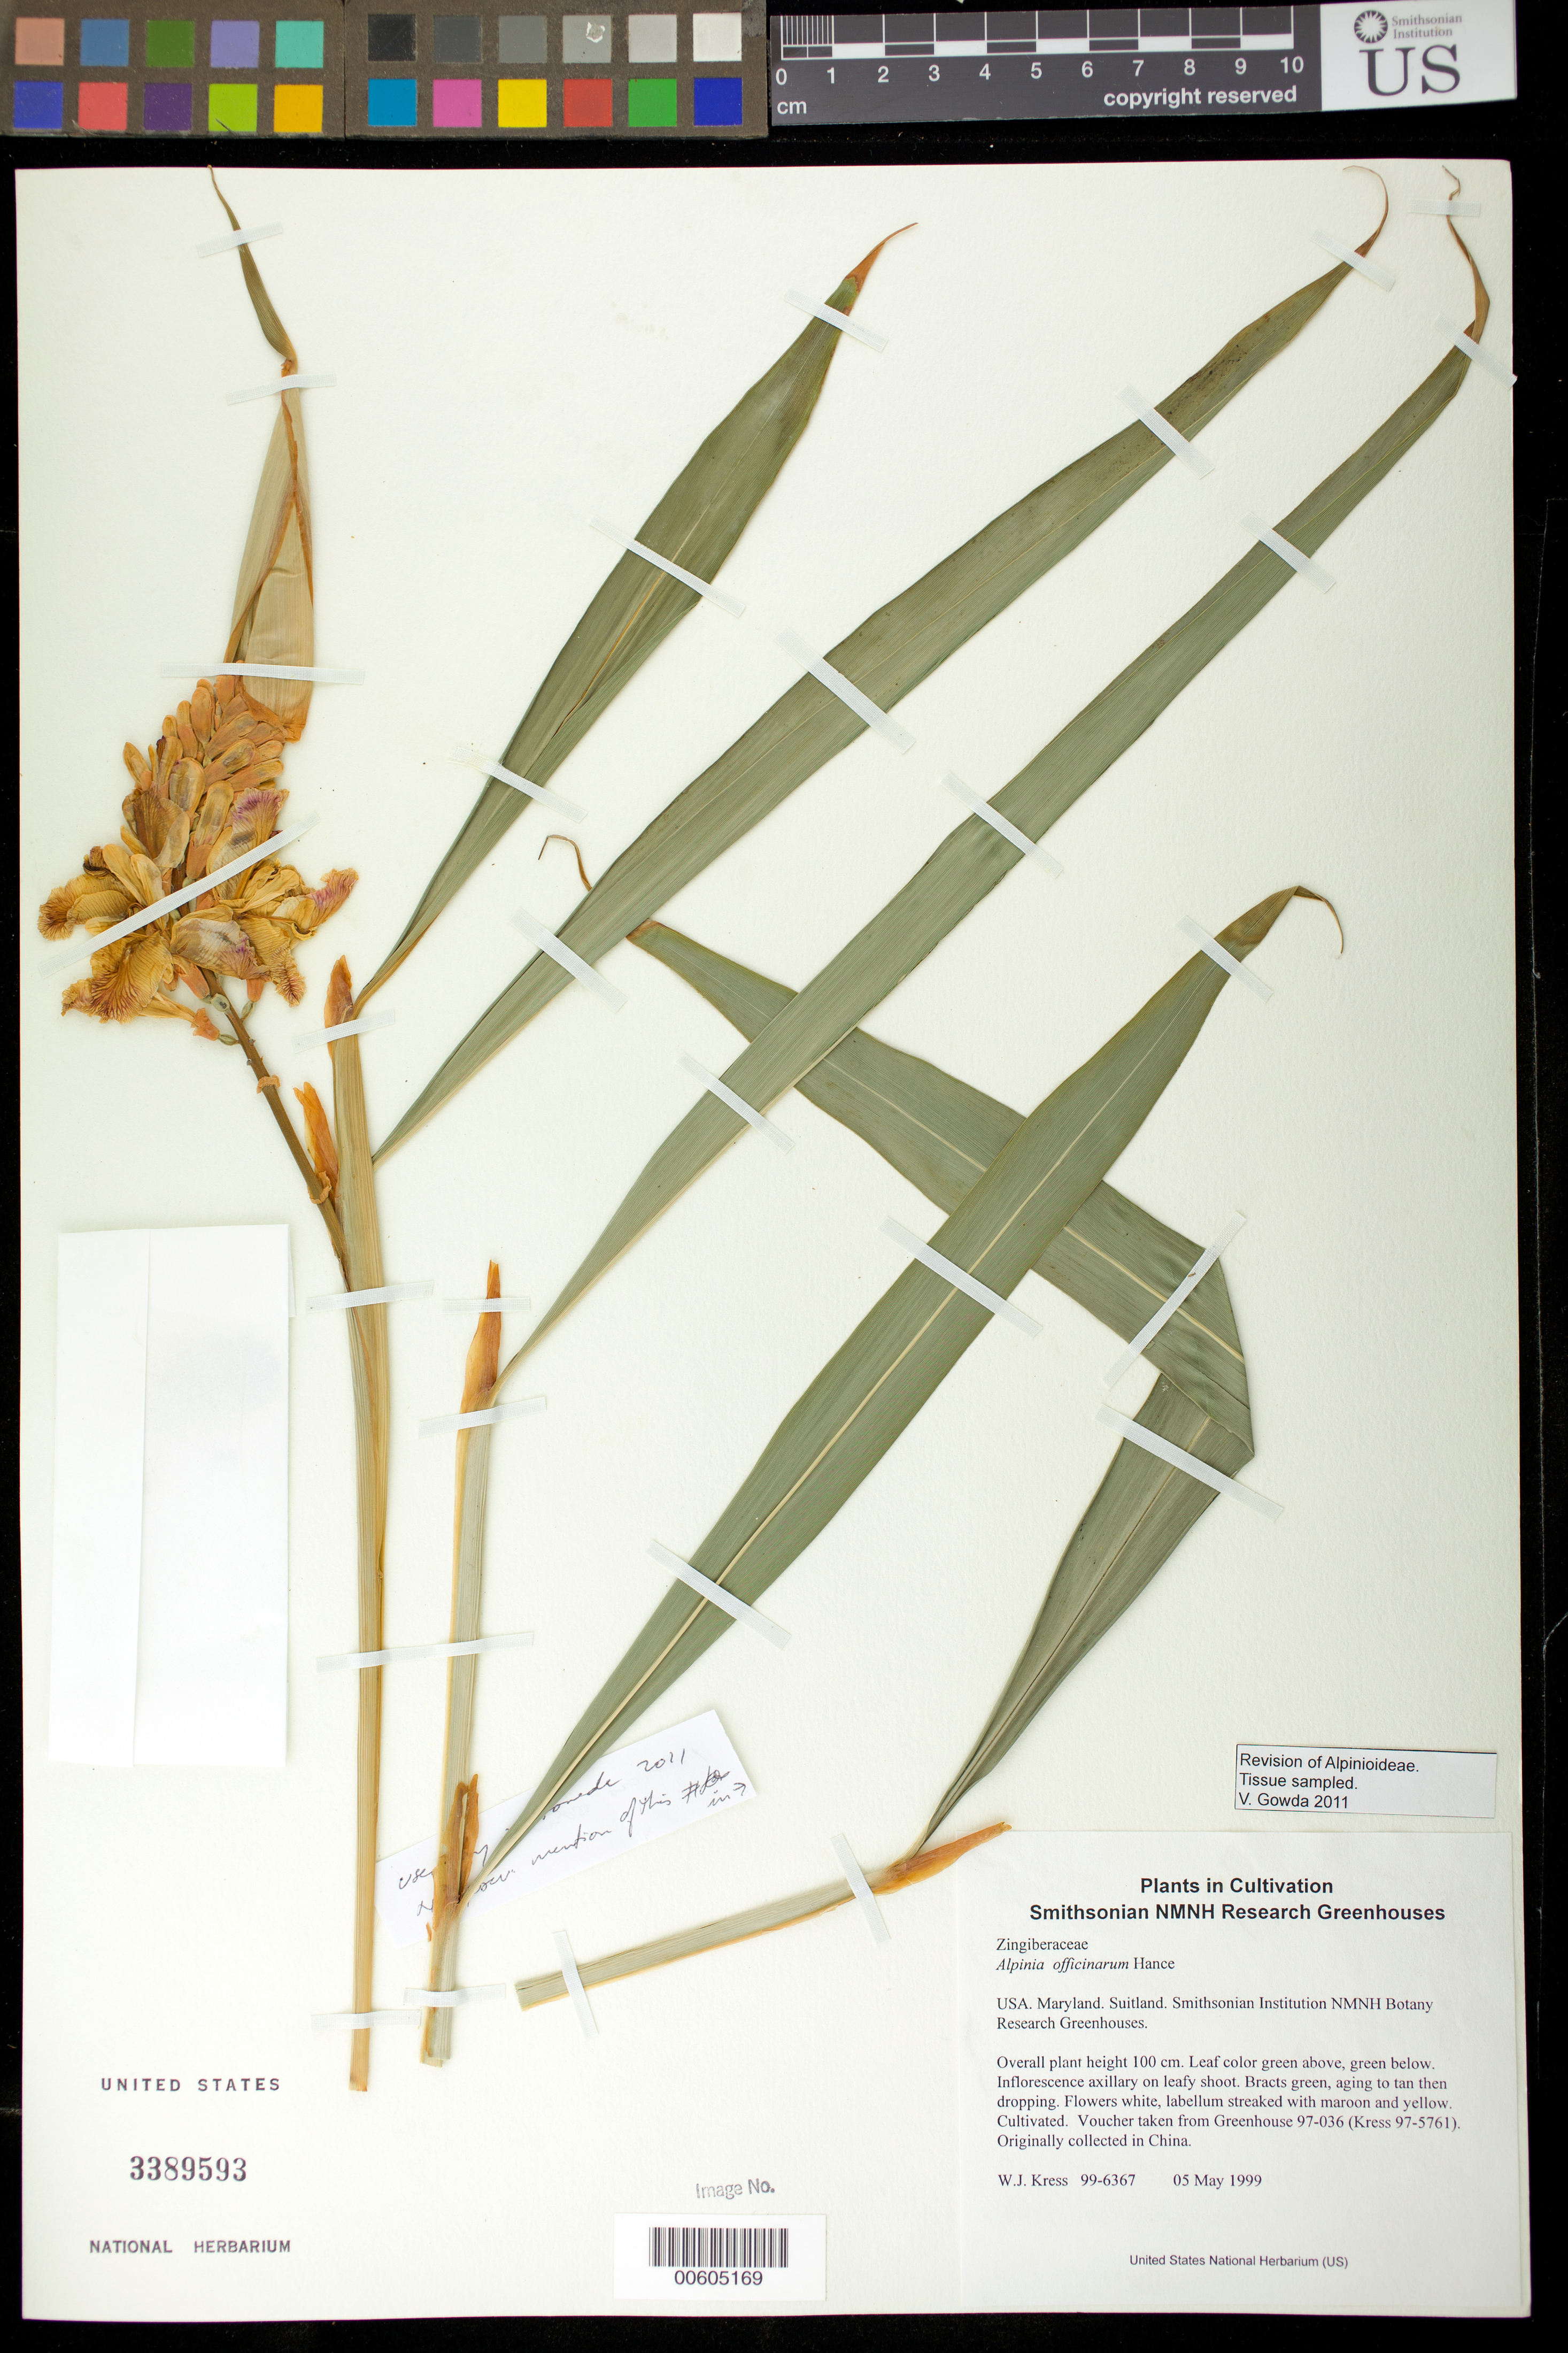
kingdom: Plantae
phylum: Tracheophyta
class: Liliopsida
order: Zingiberales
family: Zingiberaceae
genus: Alpinia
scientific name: Alpinia officinarum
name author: Hance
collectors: W. J. Kress & M. Bordelon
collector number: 99-6367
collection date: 1999-05-05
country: United States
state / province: Maryland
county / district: Prince George's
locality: NMNH Botany Research Greenhouses. Suitland.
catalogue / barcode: US 3389593